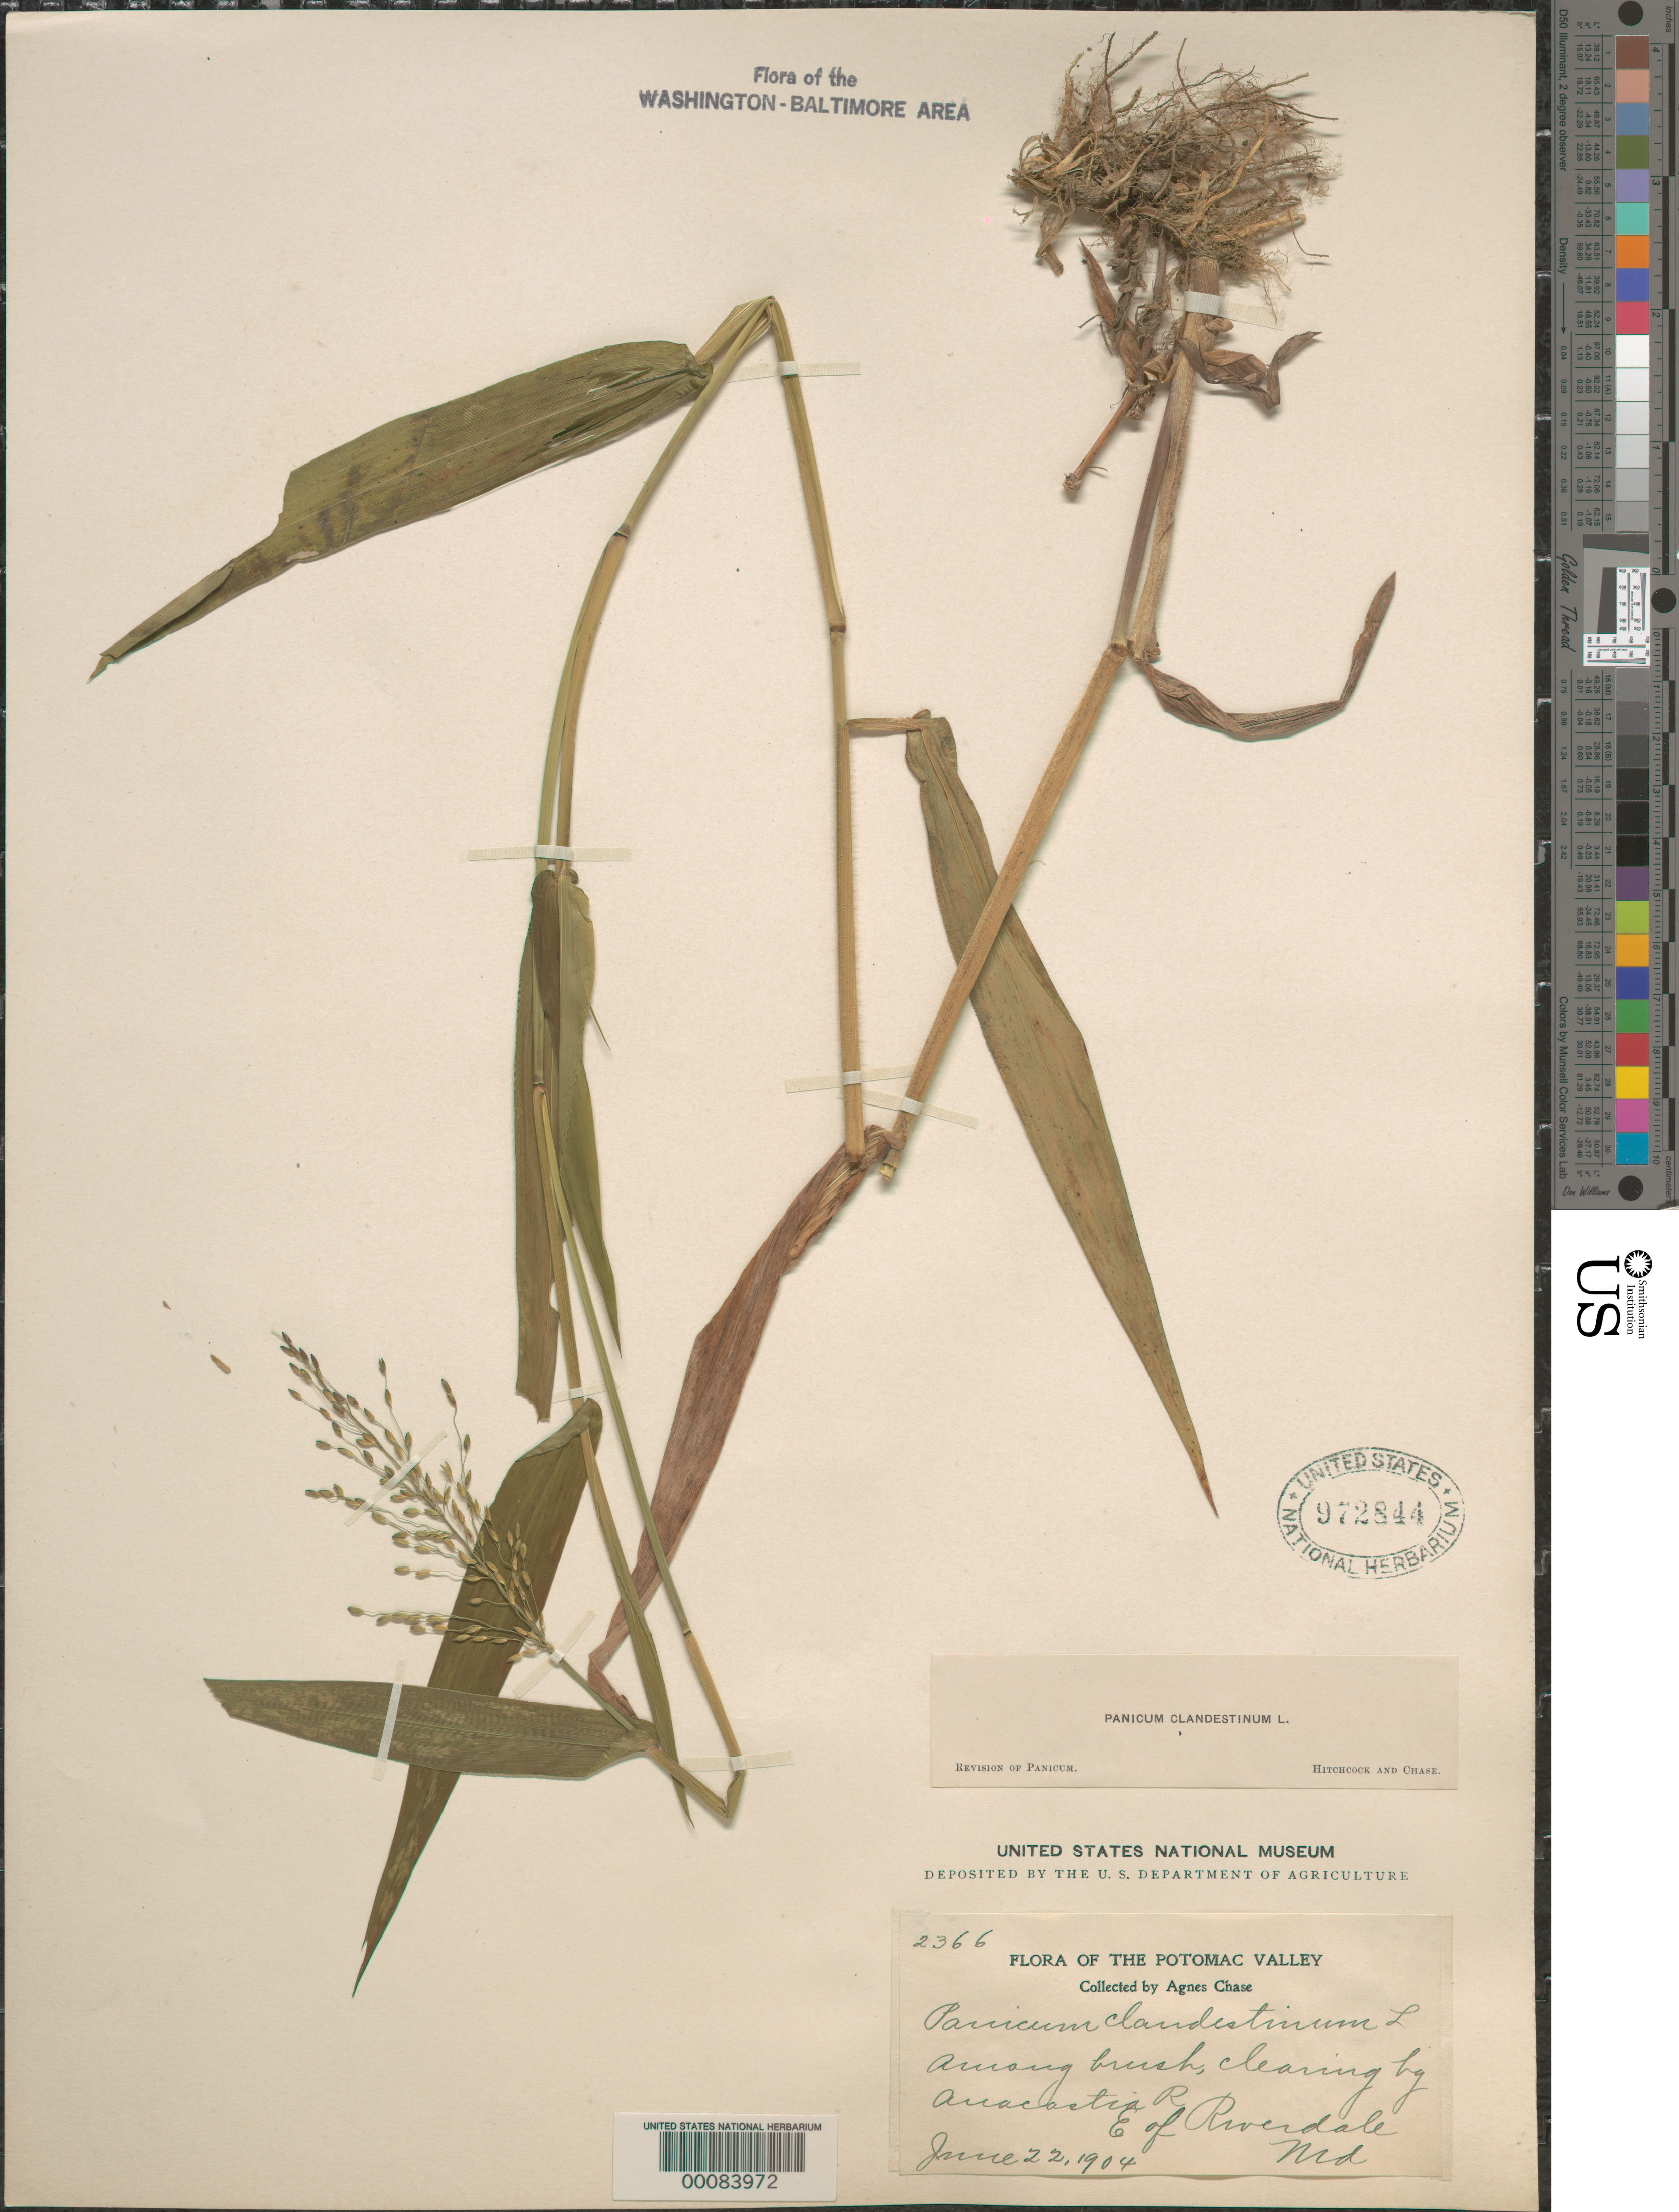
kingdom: Plantae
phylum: Tracheophyta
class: Liliopsida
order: Poales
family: Poaceae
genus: Dichanthelium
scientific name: Dichanthelium clandestinum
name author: (L.) Gould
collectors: A. Chase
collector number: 2366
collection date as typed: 22 Jun 1904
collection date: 1904-06-22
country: United States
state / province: Maryland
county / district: Prince George's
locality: E of Riverdale, Anacostia River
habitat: Brush clearing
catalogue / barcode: US 972844